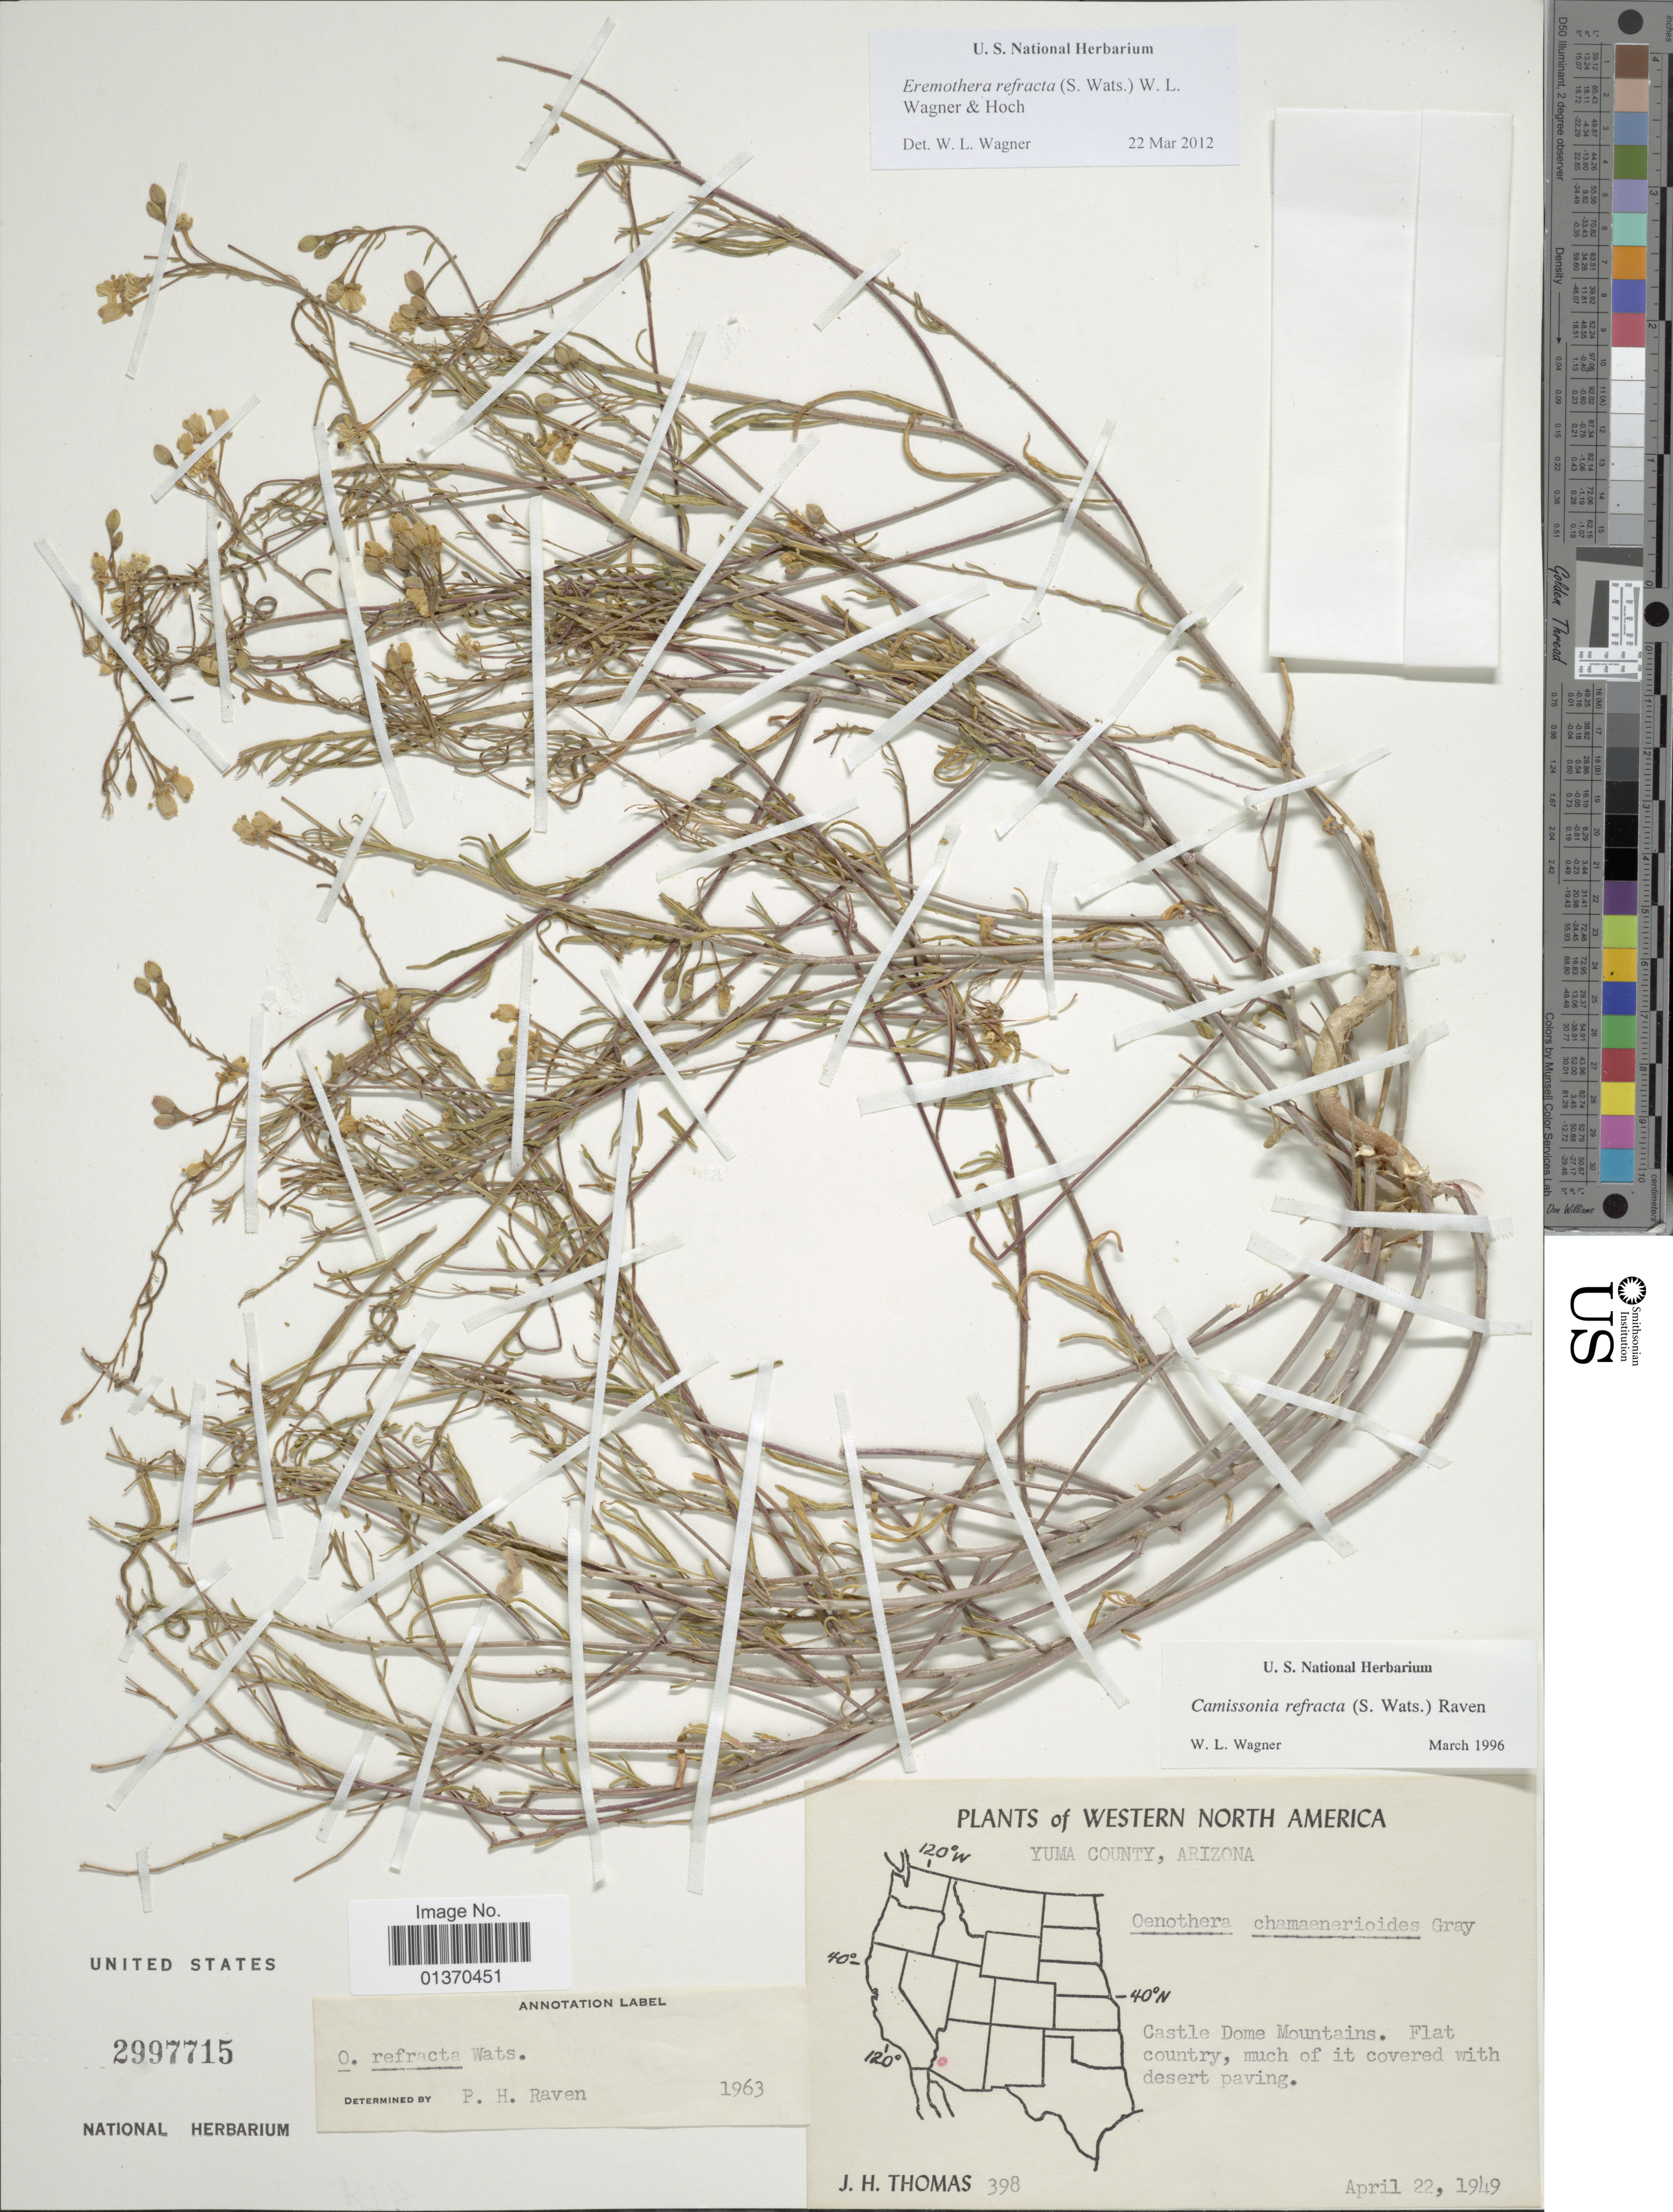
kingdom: Plantae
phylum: Tracheophyta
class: Magnoliopsida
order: Myrtales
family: Onagraceae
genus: Eremothera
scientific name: Eremothera refracta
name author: (S. Watson) W.L. Wagner & Hoch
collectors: J. H. Thomas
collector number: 398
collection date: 1949-04-22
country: United States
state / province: Arizona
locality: Western North America, Yuma County, Castle Dome Mountains. Flat country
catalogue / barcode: US 2997715